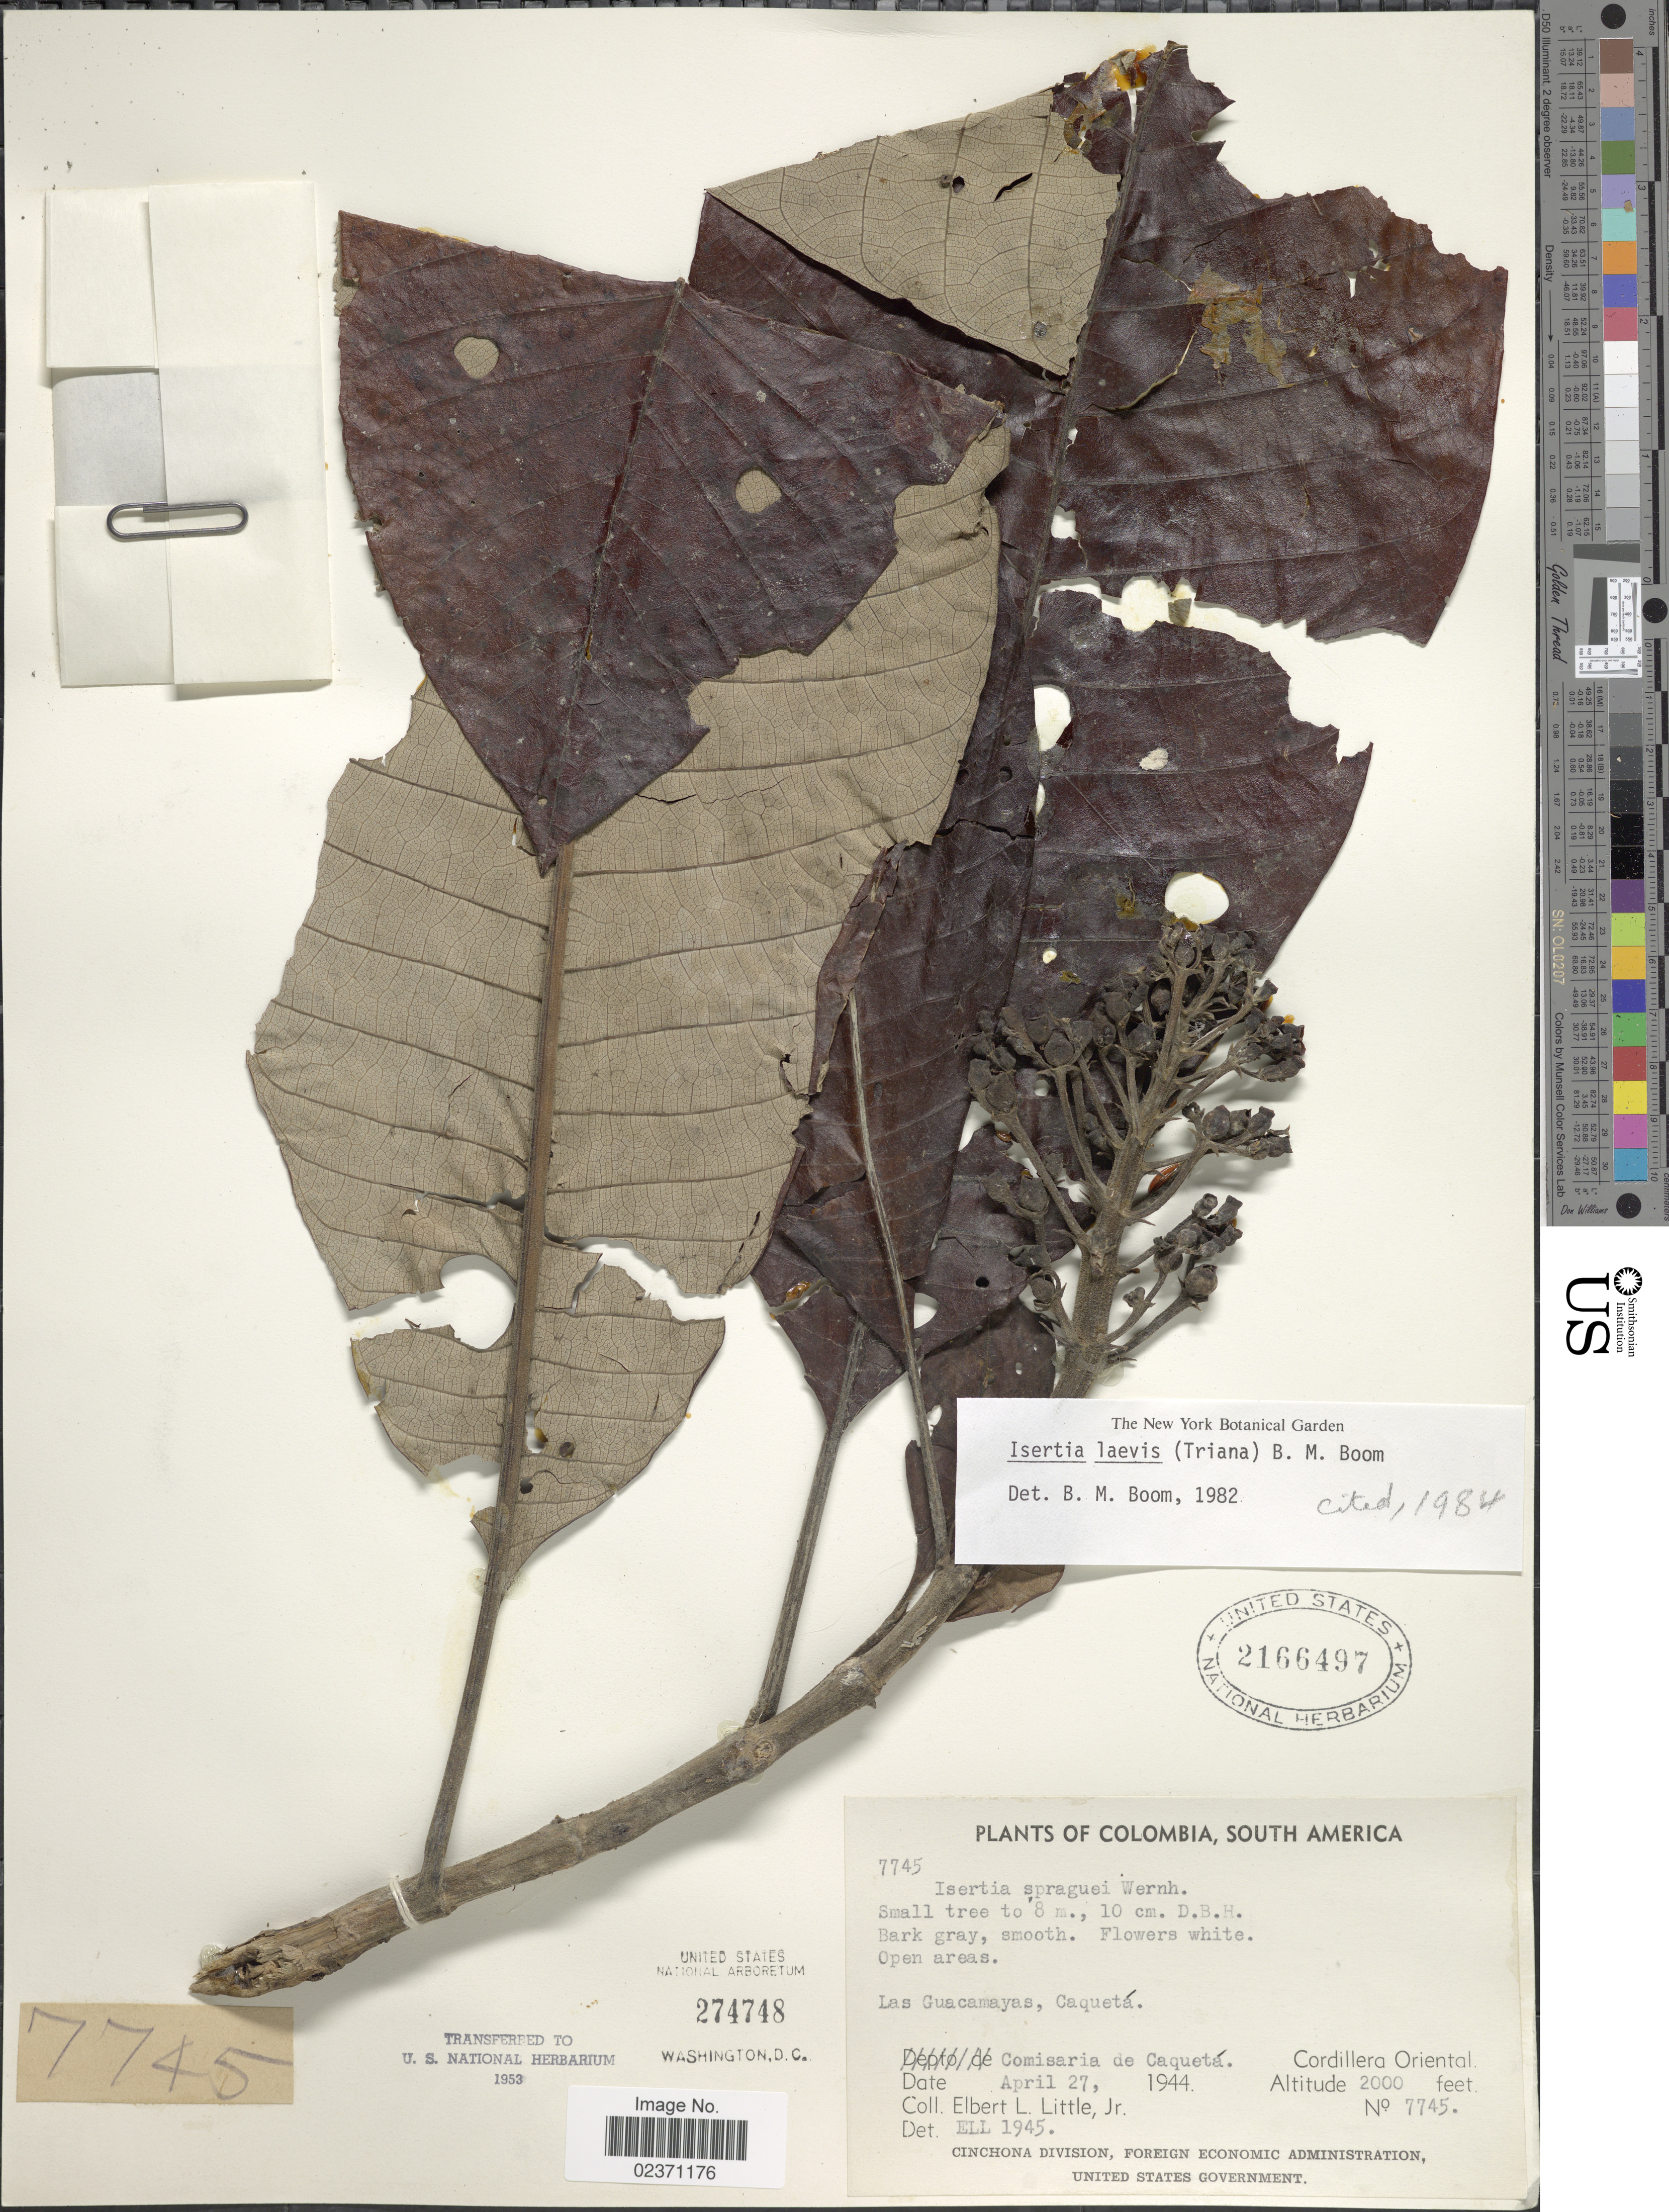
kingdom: Plantae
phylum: Tracheophyta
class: Magnoliopsida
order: Gentianales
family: Rubiaceae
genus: Isertia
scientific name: Isertia laevis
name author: (Triana) B.M. Boom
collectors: E. L. Little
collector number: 7745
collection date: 1944-04-27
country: Colombia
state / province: Caquetá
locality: Las Gaucamayas. Comisaria de Caqueta. Cordillera Oriental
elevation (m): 610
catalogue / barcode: US 2166497